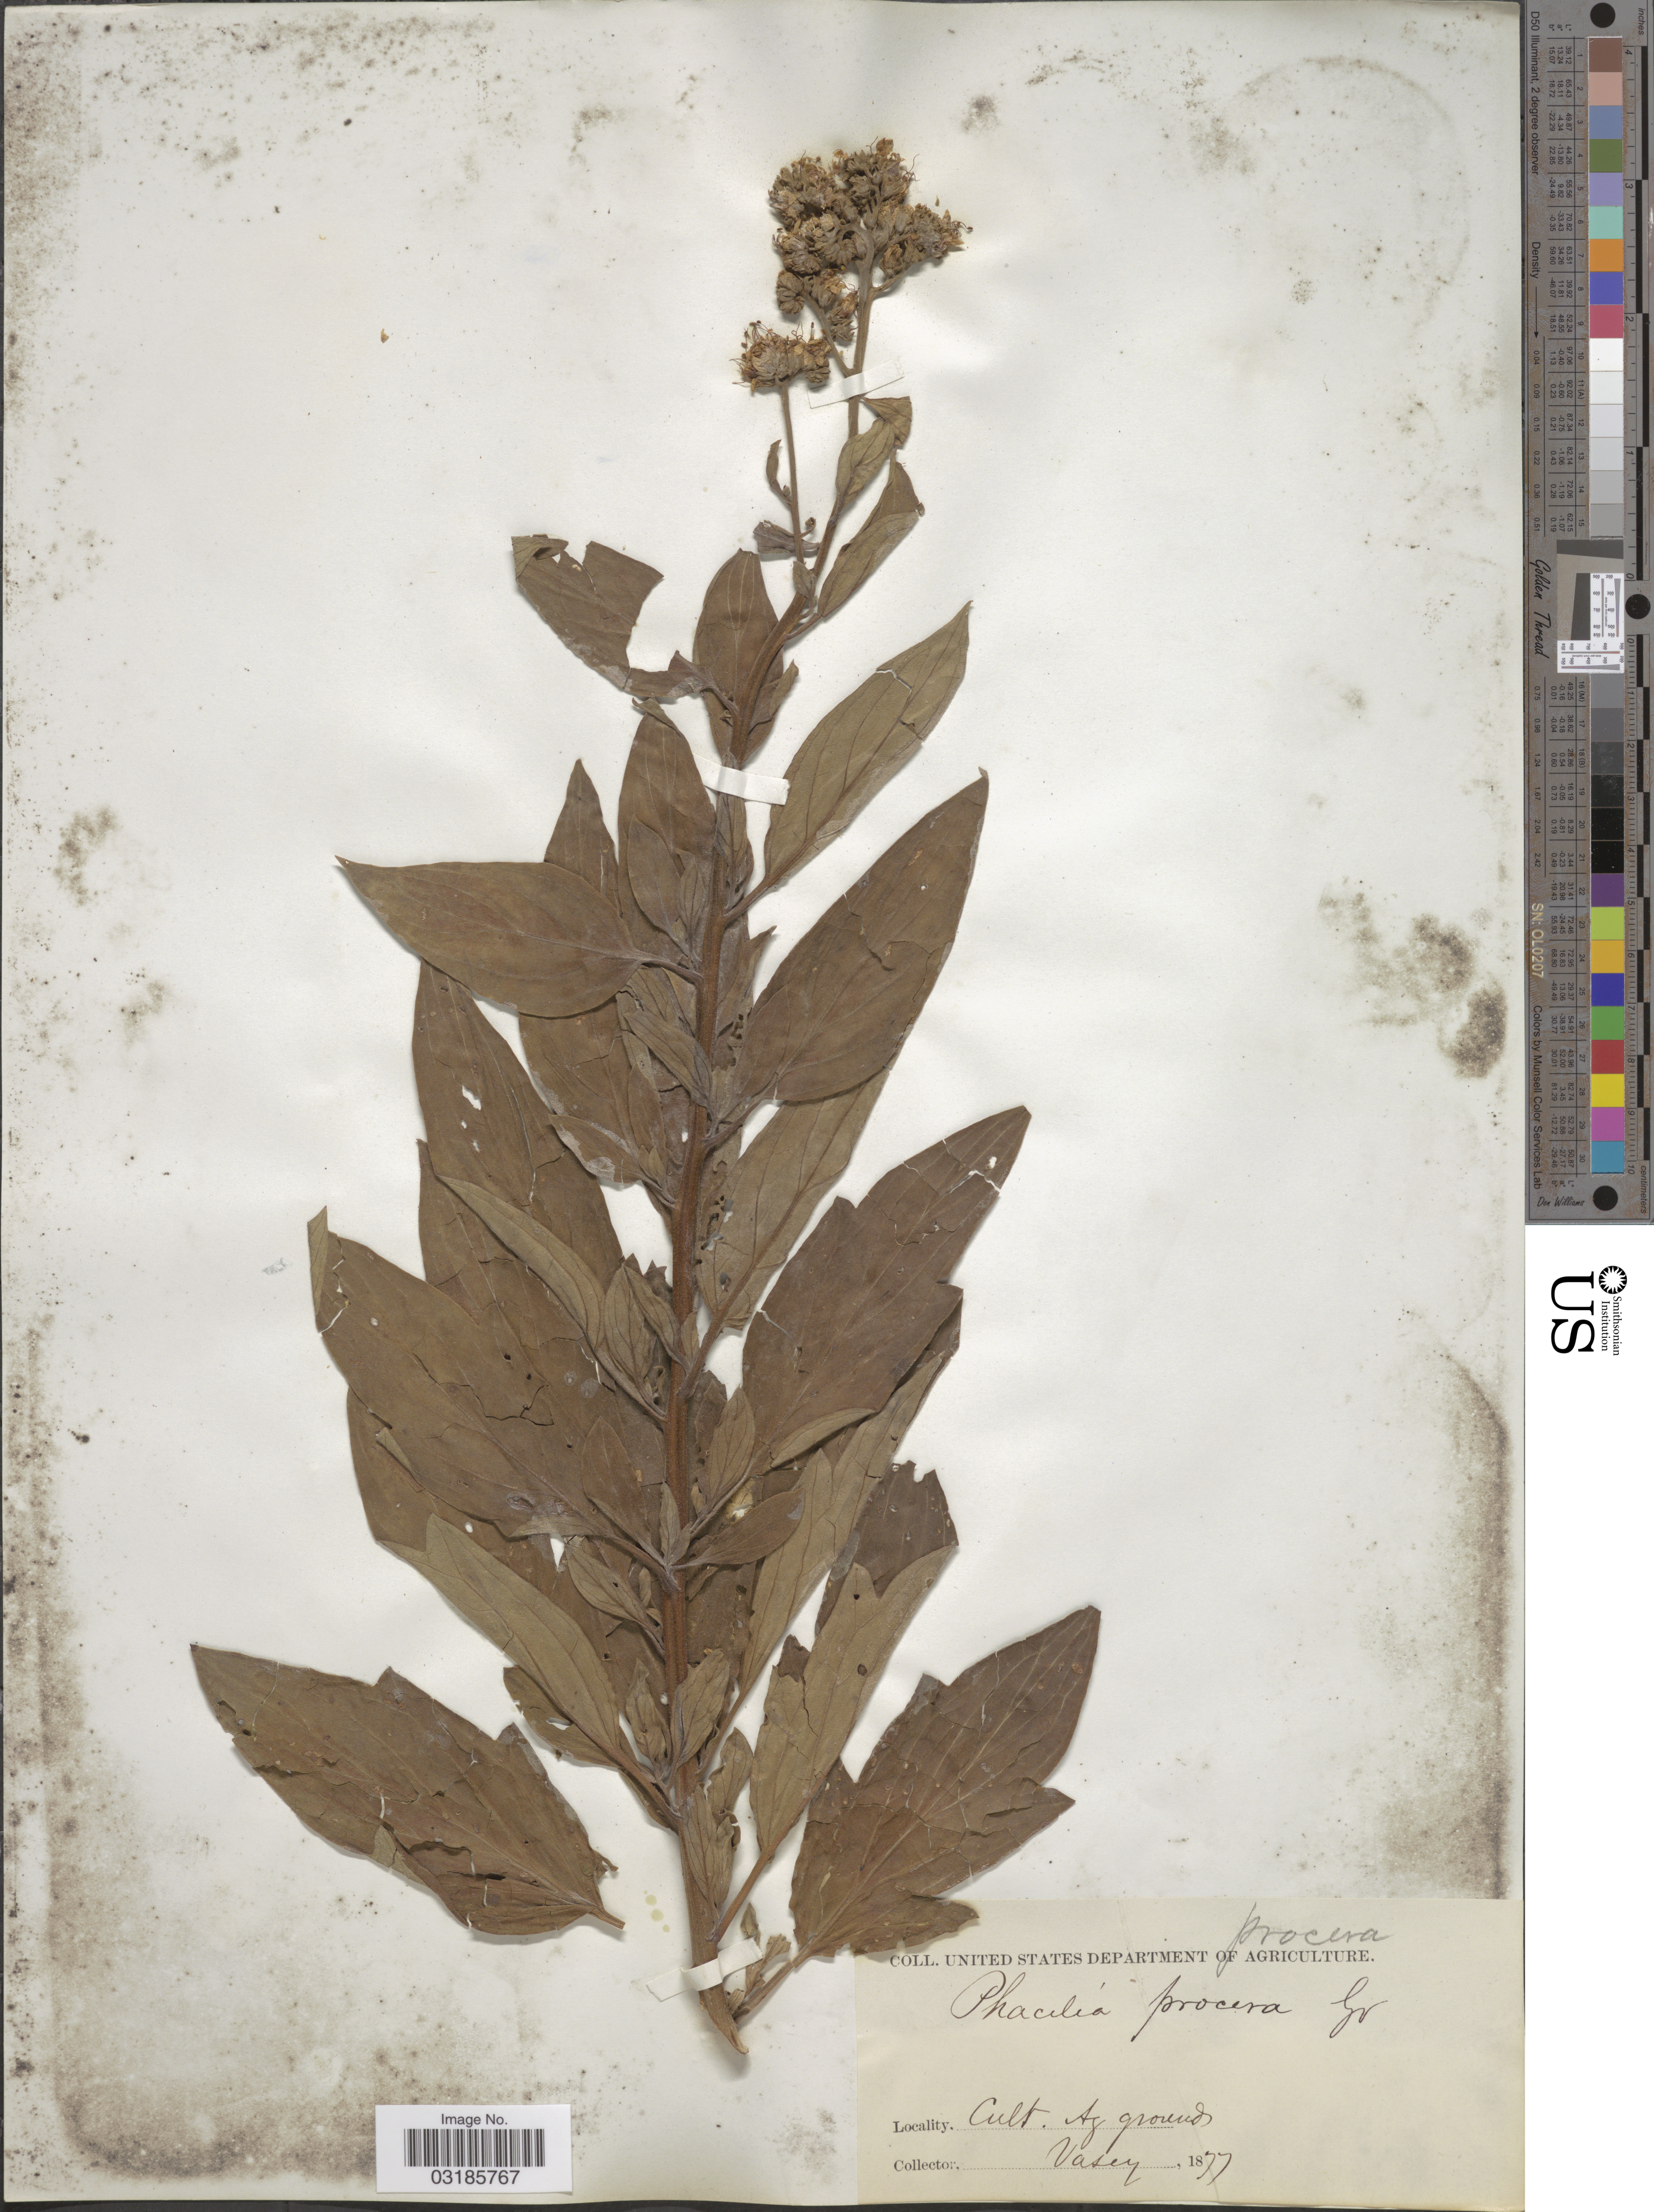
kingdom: Plantae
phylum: Tracheophyta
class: Magnoliopsida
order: Boraginales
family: Hydrophyllaceae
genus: Phacelia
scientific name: Phacelia procera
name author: A. Gray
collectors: Vasey, --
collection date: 1877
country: United States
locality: Cult. Ag grounds.